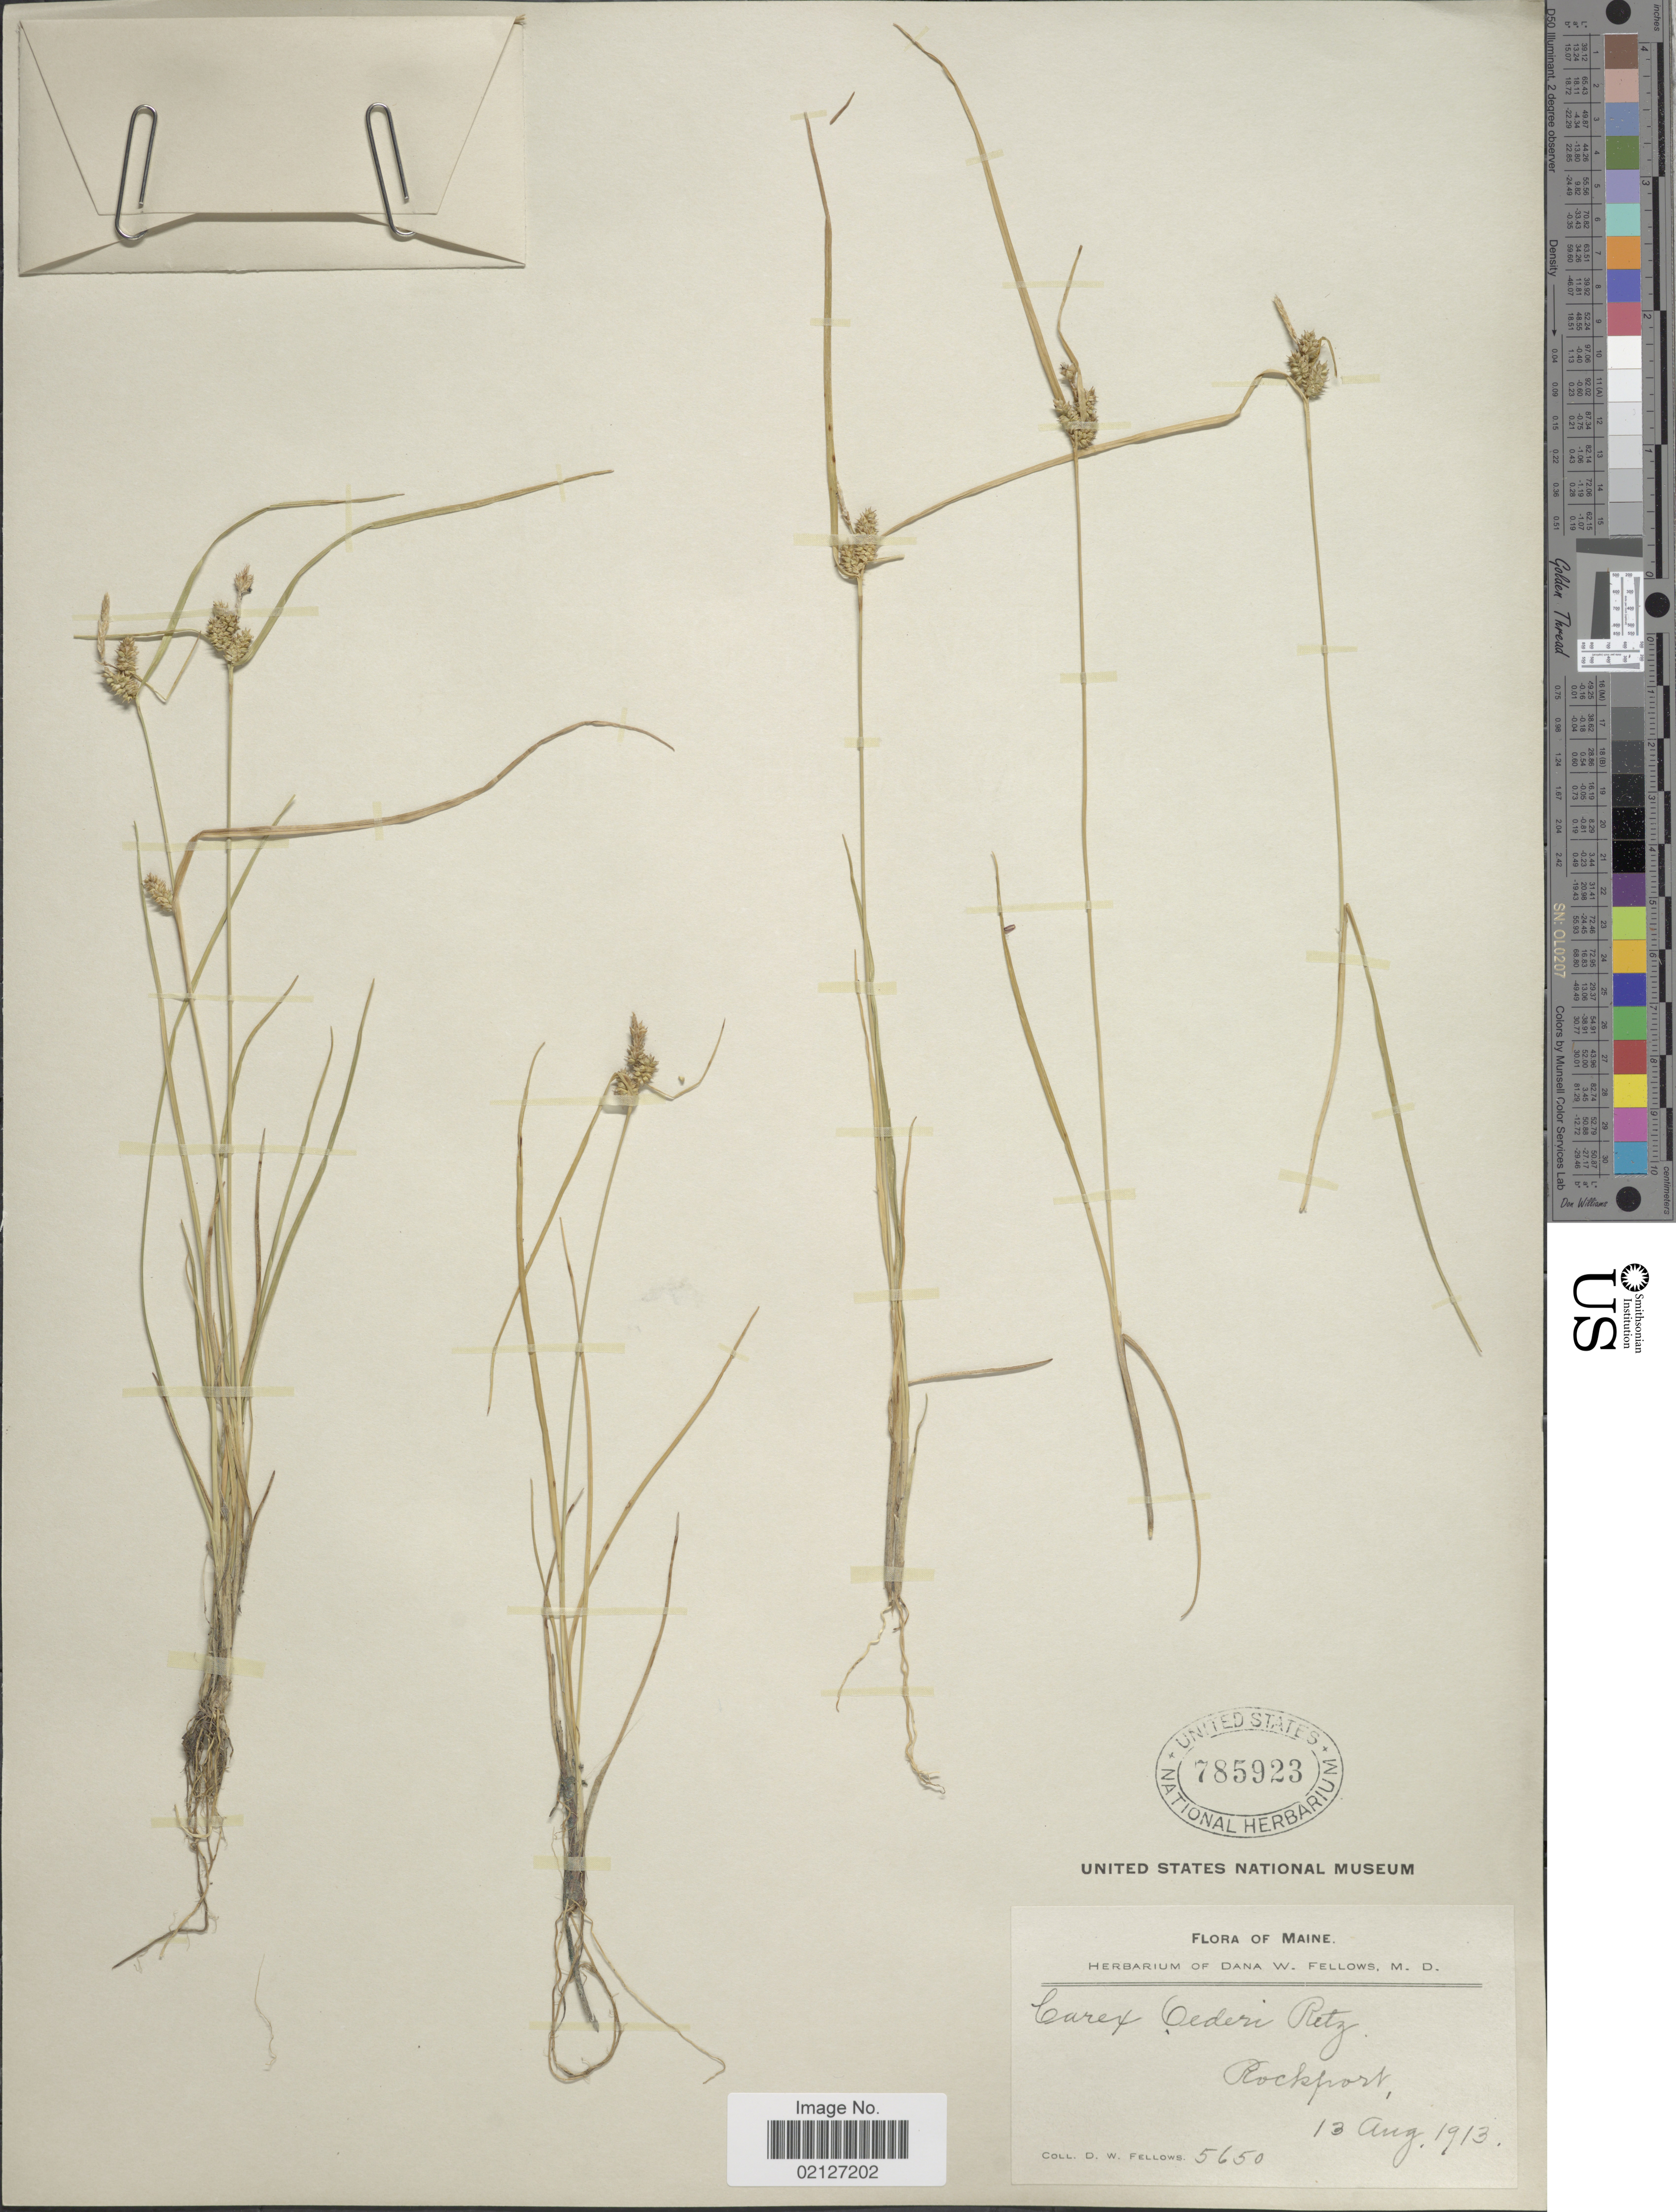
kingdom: Plantae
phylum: Tracheophyta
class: Liliopsida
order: Poales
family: Cyperaceae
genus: Carex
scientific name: Carex oederi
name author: Retz.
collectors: D. W. Fellows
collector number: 5650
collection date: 1913-08-13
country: United States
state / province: Maine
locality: Rockport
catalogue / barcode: US 785923